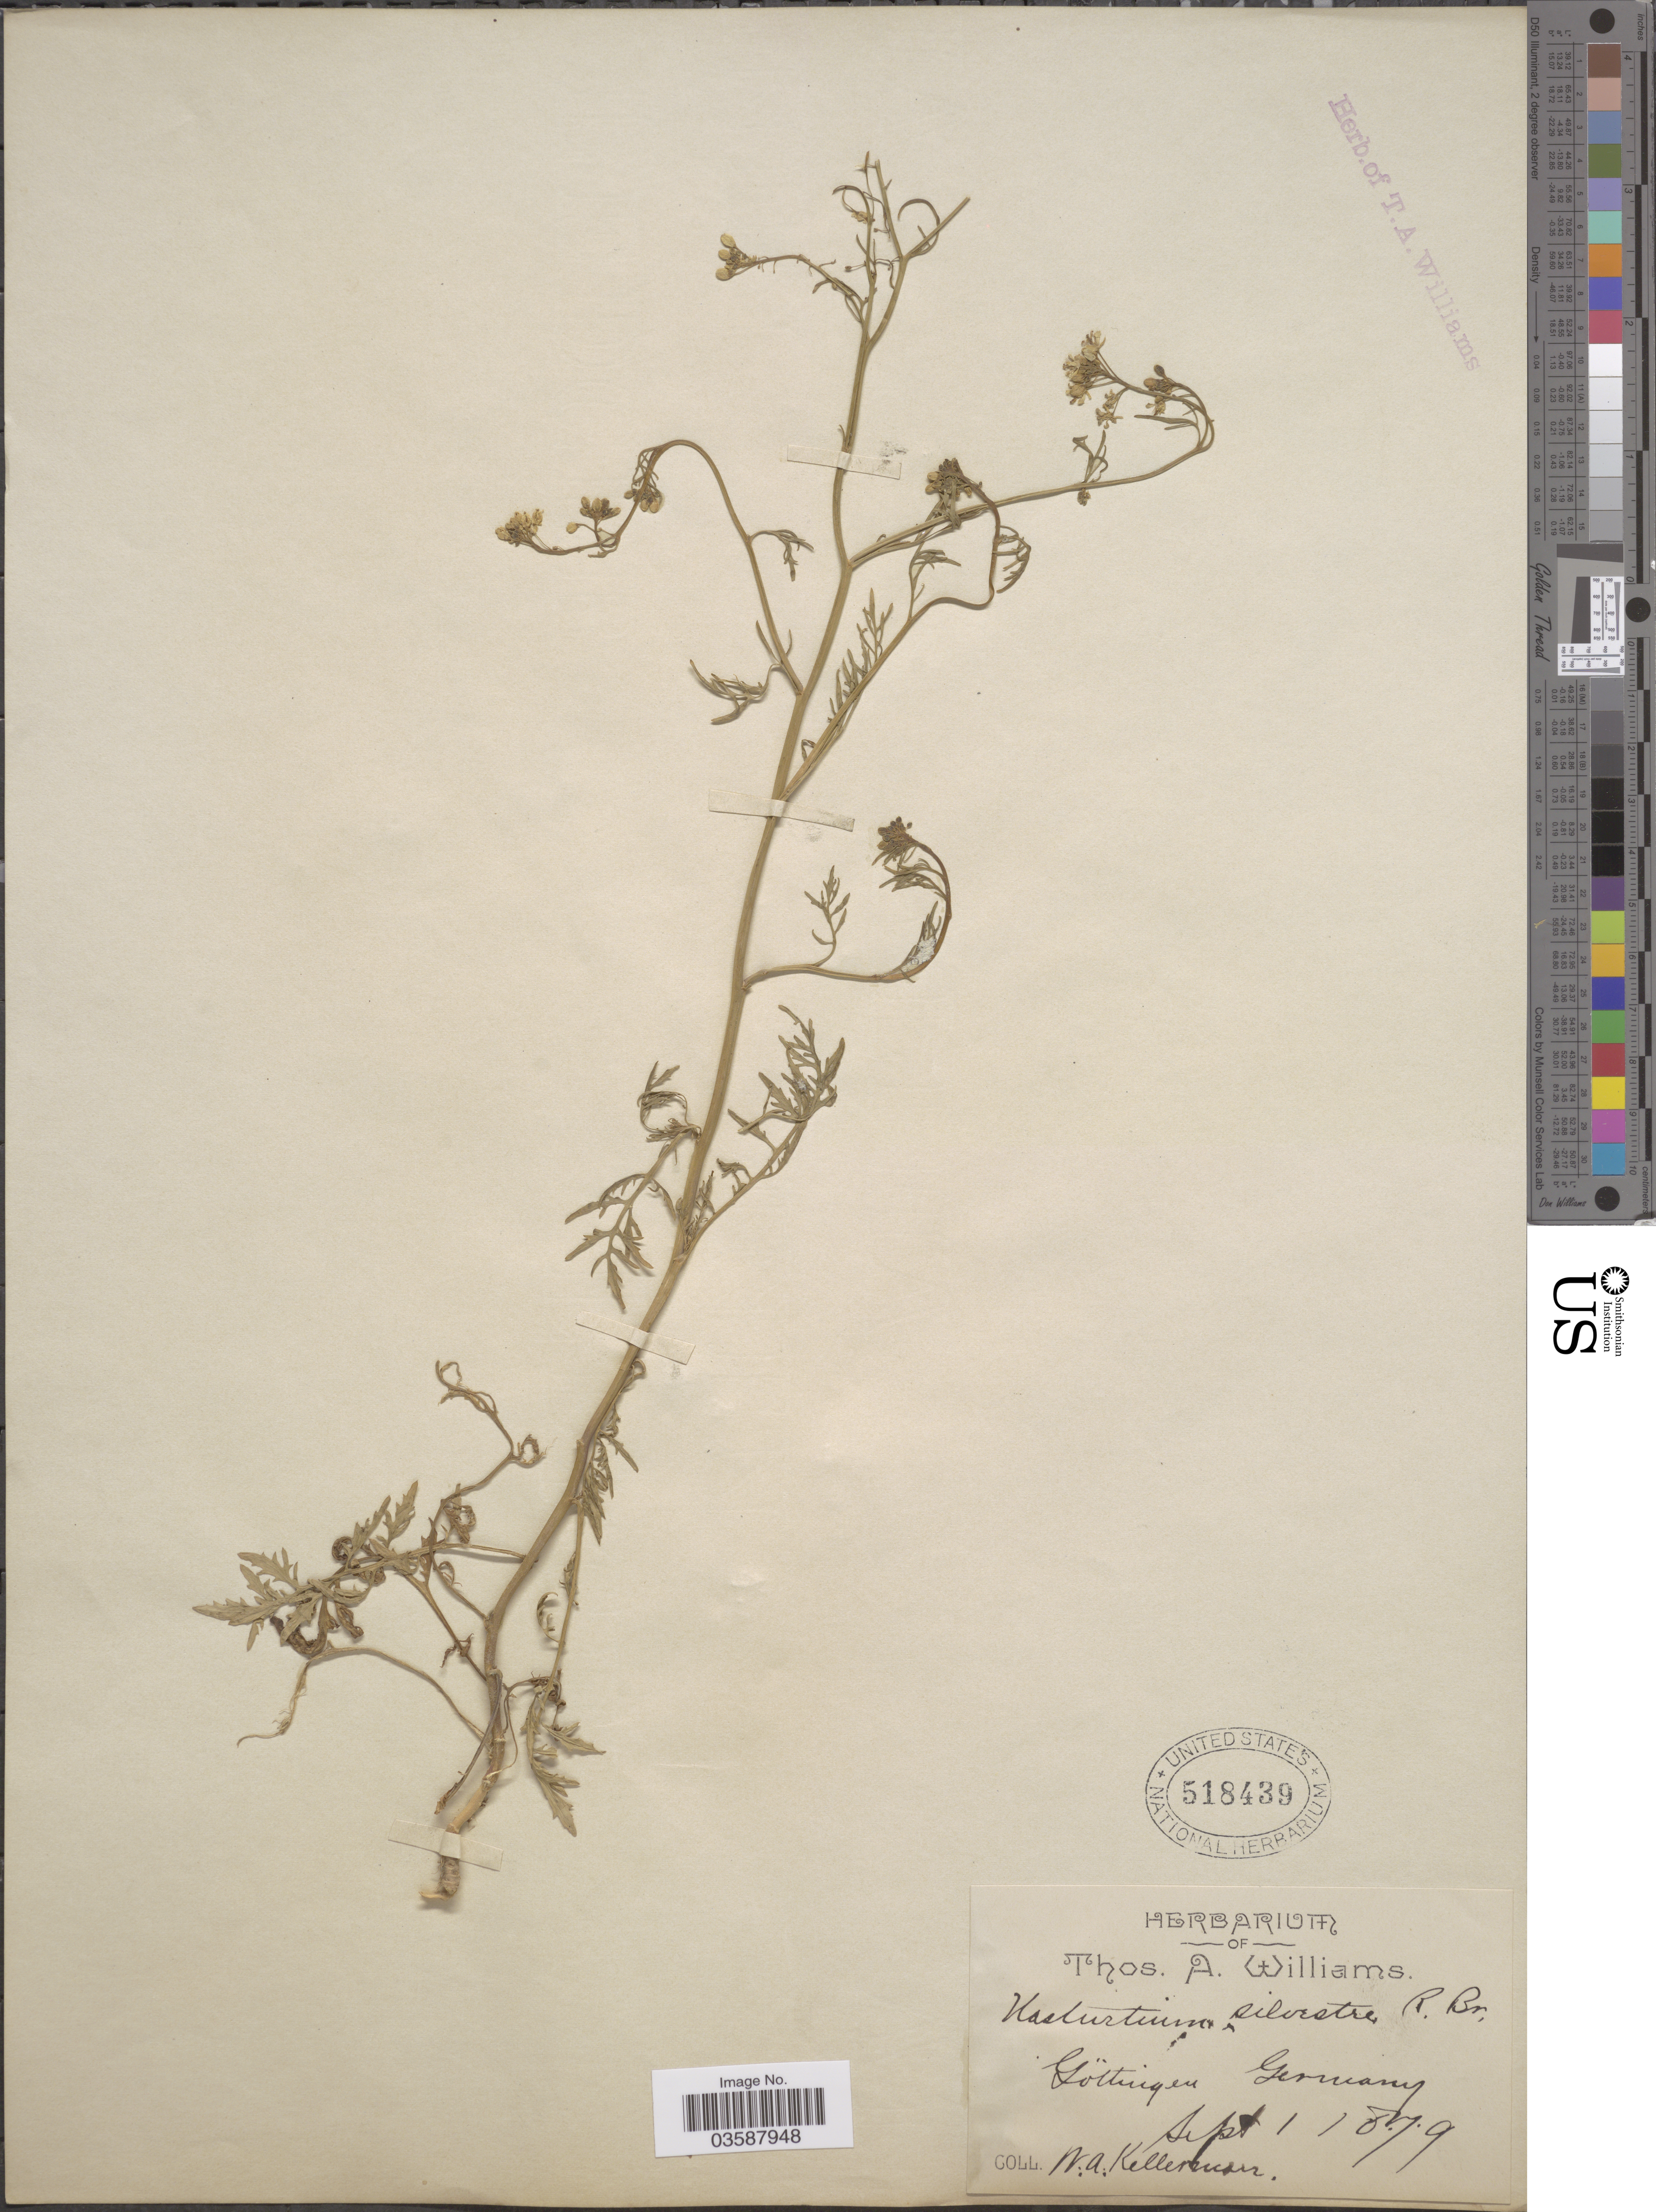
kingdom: Plantae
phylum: Tracheophyta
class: Magnoliopsida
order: Brassicales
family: Brassicaceae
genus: Rorippa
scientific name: Rorippa sylvestris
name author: (L.) Besser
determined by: Strong, M. T., (US), Smithsonian Institution - National Museum of Natural History (UNITED STATES)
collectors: W. Kellerman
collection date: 1879-09-01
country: Germany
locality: Gottingen.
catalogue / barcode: US 518439